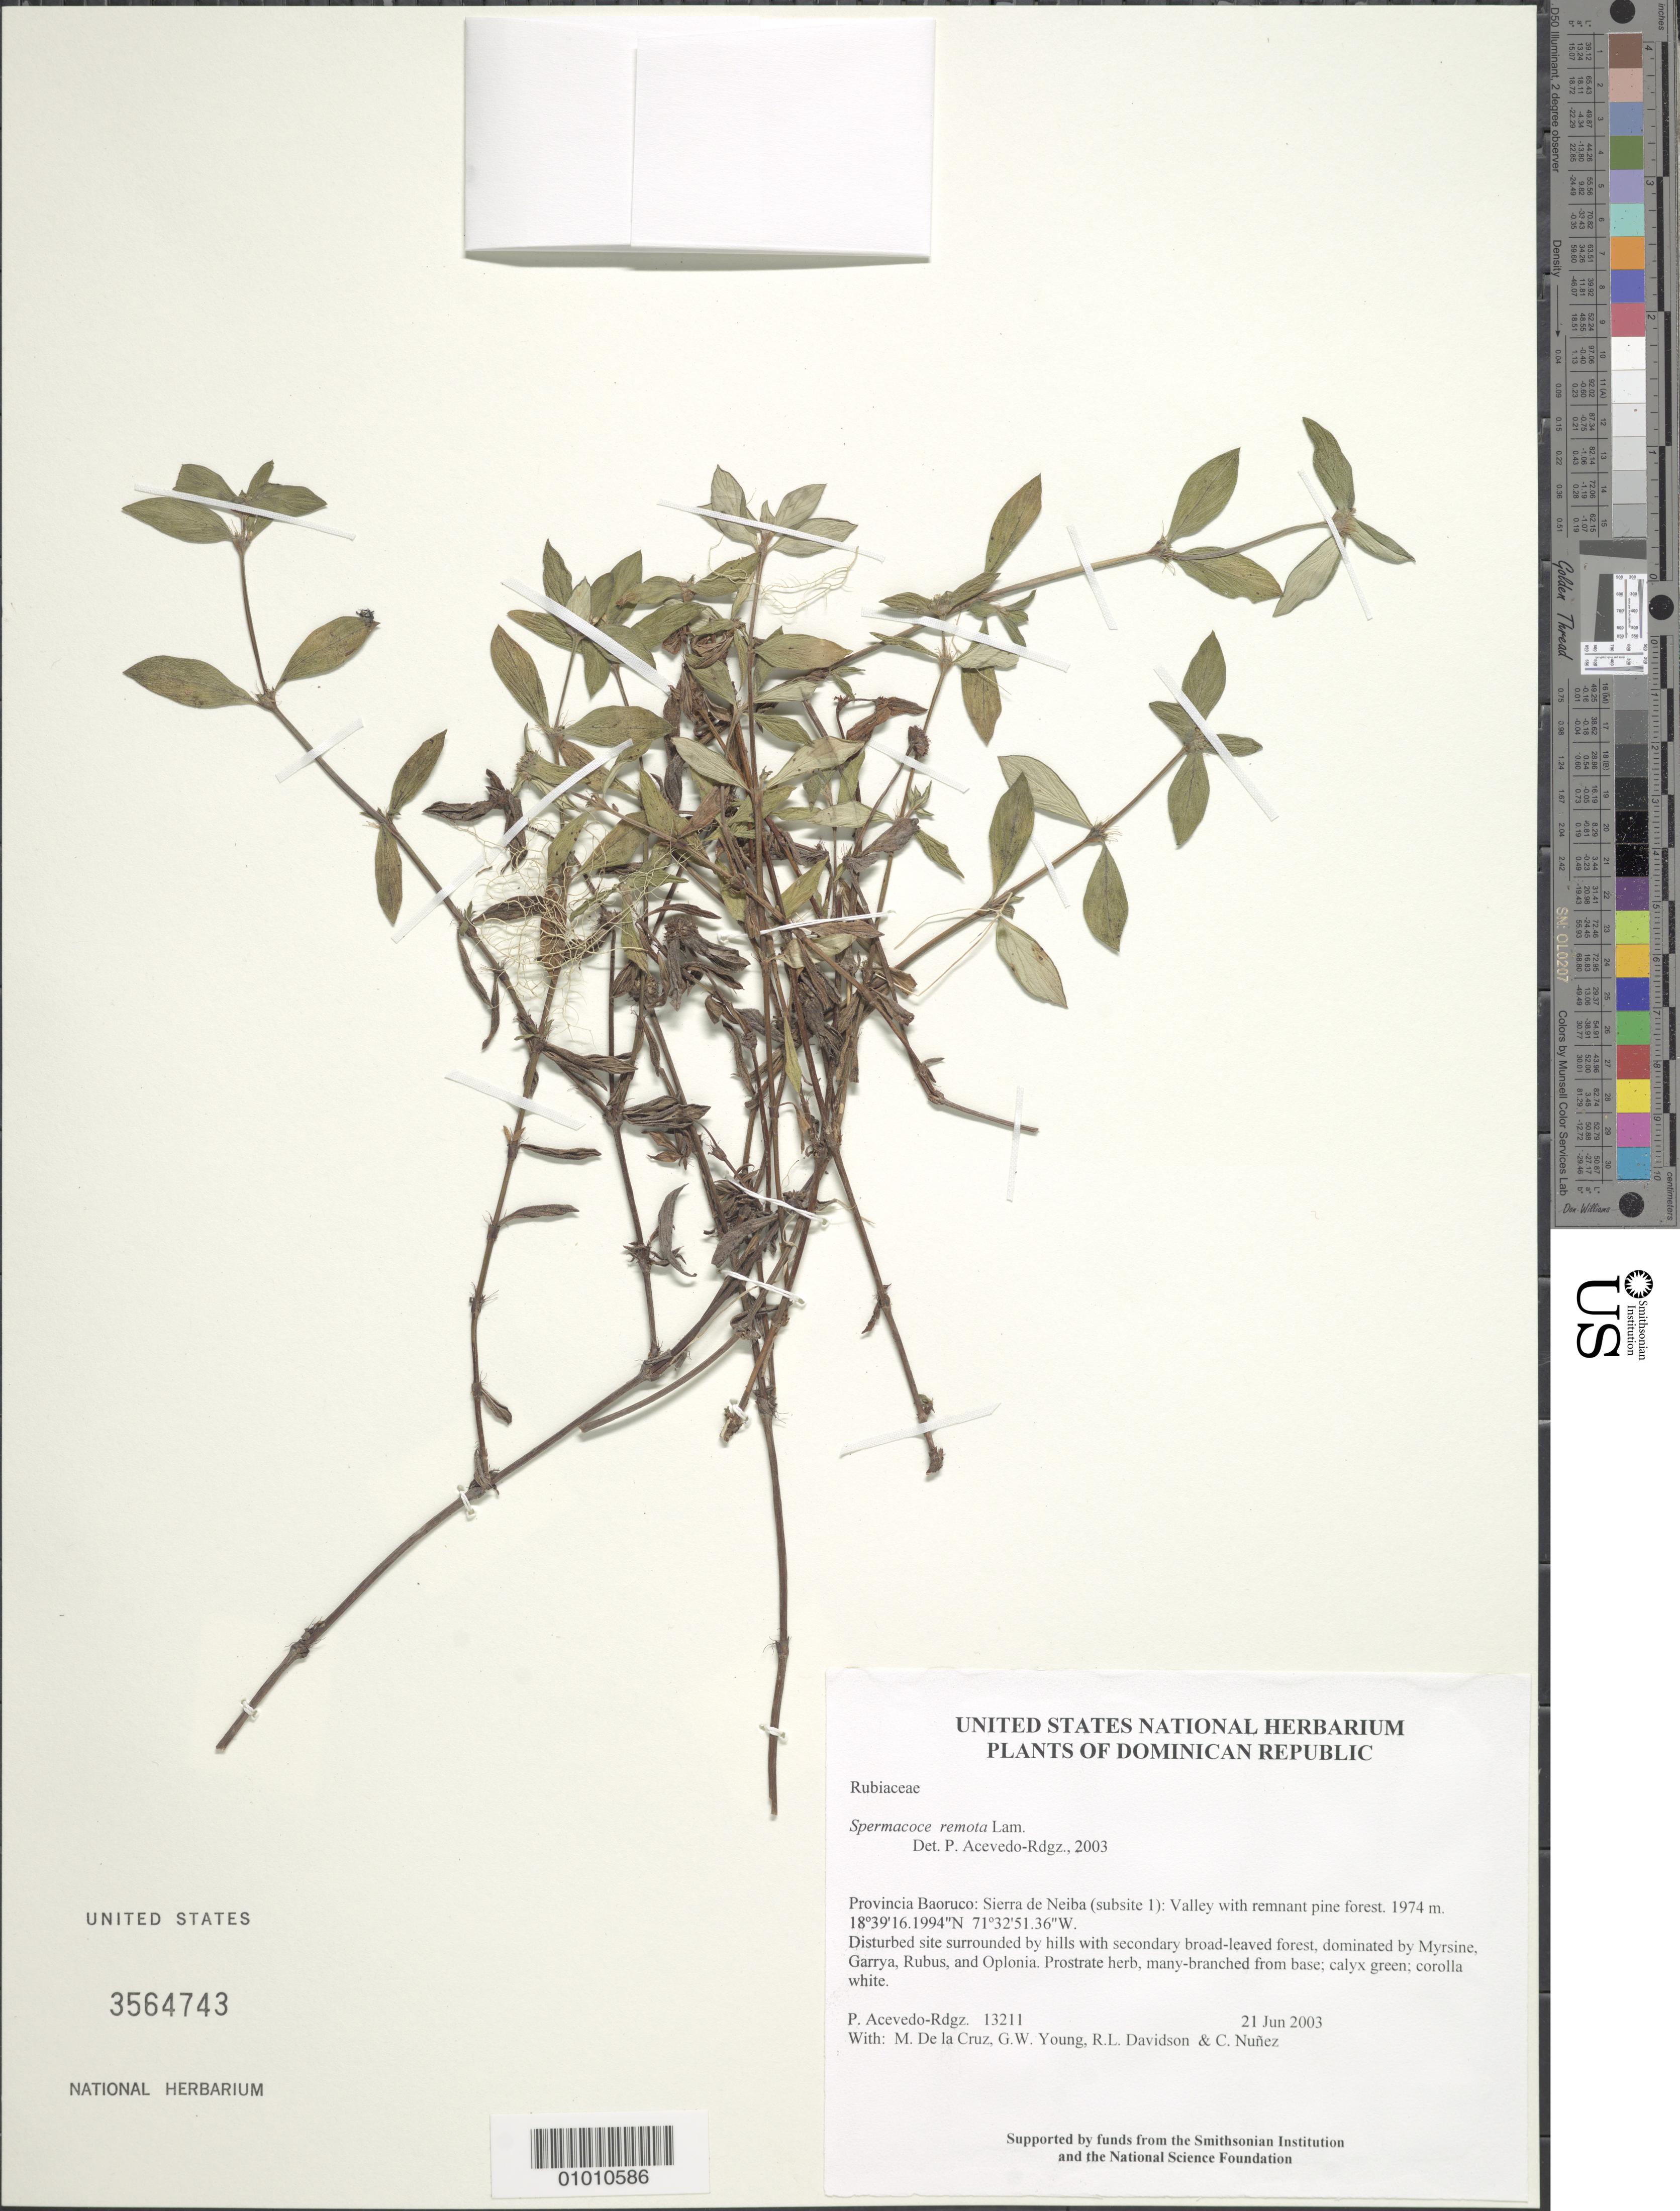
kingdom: Plantae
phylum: Tracheophyta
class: Magnoliopsida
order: Gentianales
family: Rubiaceae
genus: Spermacoce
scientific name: Spermacoce remota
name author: Lam.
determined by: Acevedo-Rodríguez, P., (BOT), Smithsonian Institution - National Museum of Natural History (UNITED STATES)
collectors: P. Acevedo-Rodr., M. de la Cruz, J. Rawlins, G. Young, R. Davidson & C. Nunez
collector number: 13211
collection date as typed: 21 Jun 2003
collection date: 2003-06-21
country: Dominican Republic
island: Hispaniola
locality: Provincia Baoruco: Sierra de Neiba (subsite 1): Valley with remnant pine forest.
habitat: Disturbed site surrounded by hills with secondary broad-leaved forest, dominated by Myrsine, Garrya, Rubus, and Oplonia.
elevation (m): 1974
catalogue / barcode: US 3564743